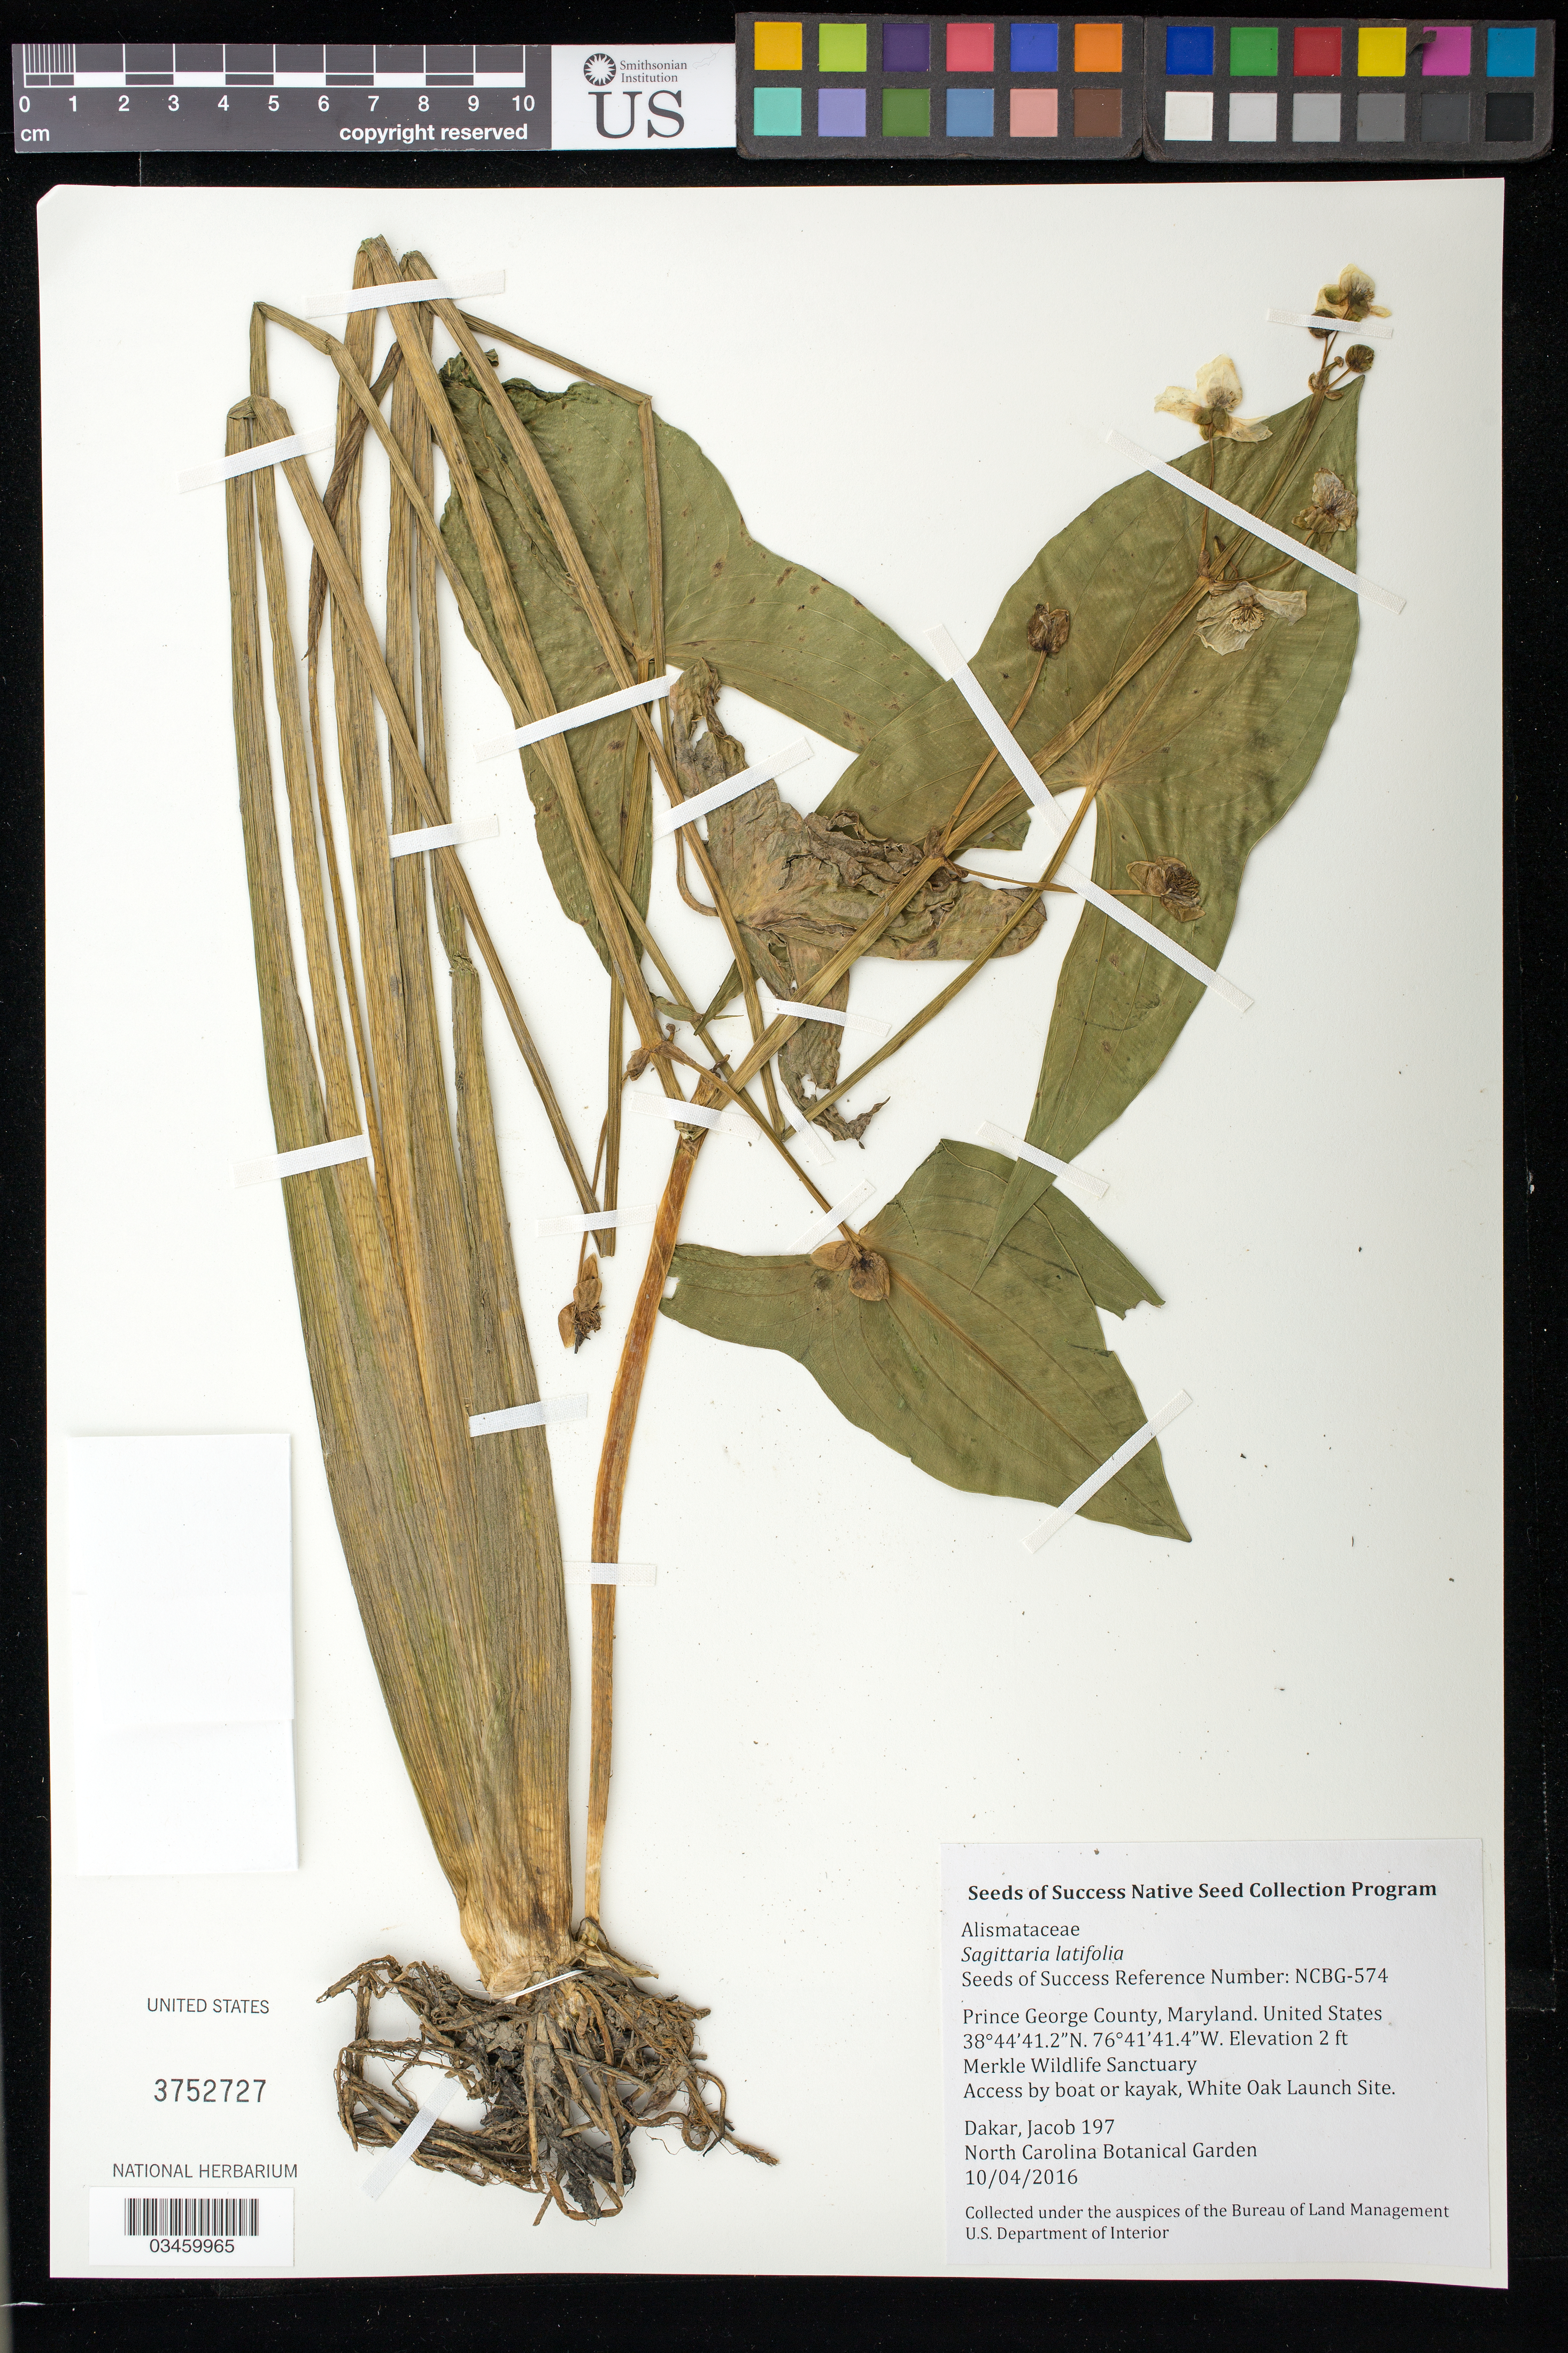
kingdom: Plantae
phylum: Tracheophyta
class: Liliopsida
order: Alismatales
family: Alismataceae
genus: Sagittaria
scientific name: Sagittaria latifolia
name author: Willd.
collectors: J. Dakar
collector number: NCBG-574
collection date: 2016-10-04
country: United States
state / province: Maryland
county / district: Prince George's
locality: Merkle Wildlife Sanctuary, White Oak Launch Site.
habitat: Estaurine Marsh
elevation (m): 1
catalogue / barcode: US 3752727